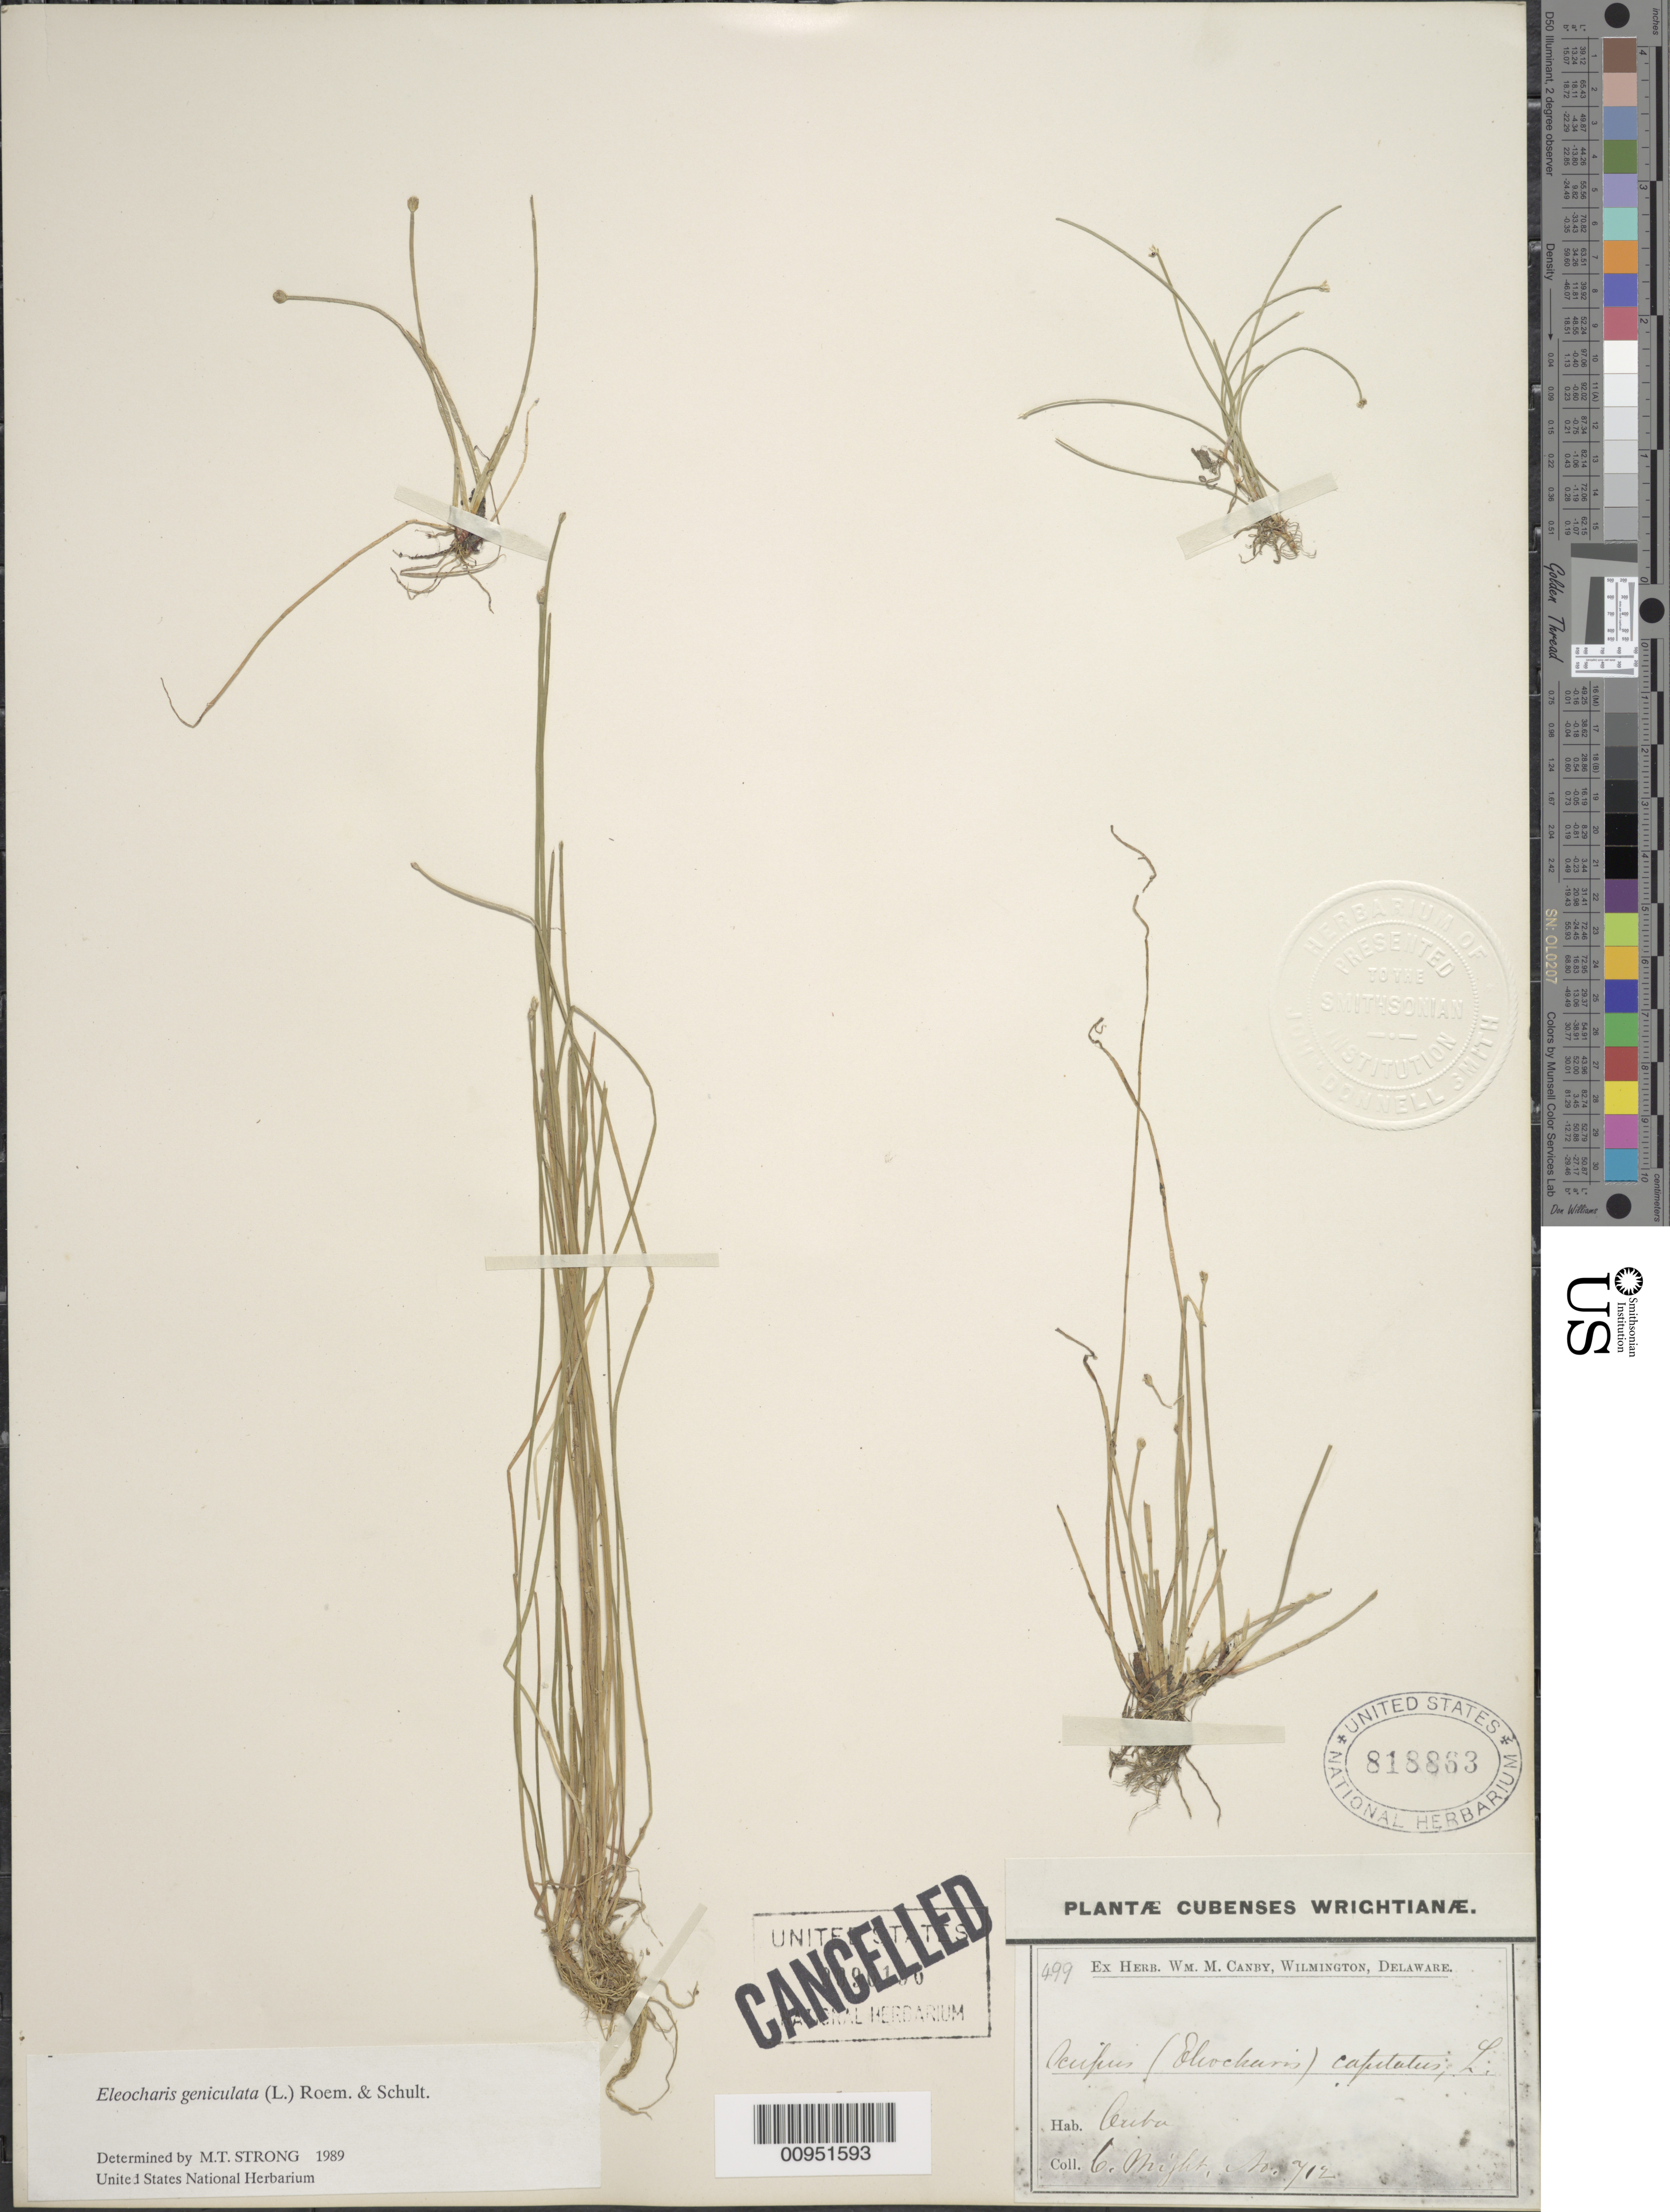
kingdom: Plantae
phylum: Tracheophyta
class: Liliopsida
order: Poales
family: Cyperaceae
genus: Eleocharis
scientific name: Eleocharis geniculata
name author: (L.) Roem. & Schult.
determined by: Strong, M. T., (US), Smithsonian Institution - National Museum of Natural History (UNITED STATES)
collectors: C. Wright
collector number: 712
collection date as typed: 1865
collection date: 1865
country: Cuba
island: Cuba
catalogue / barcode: US 818863